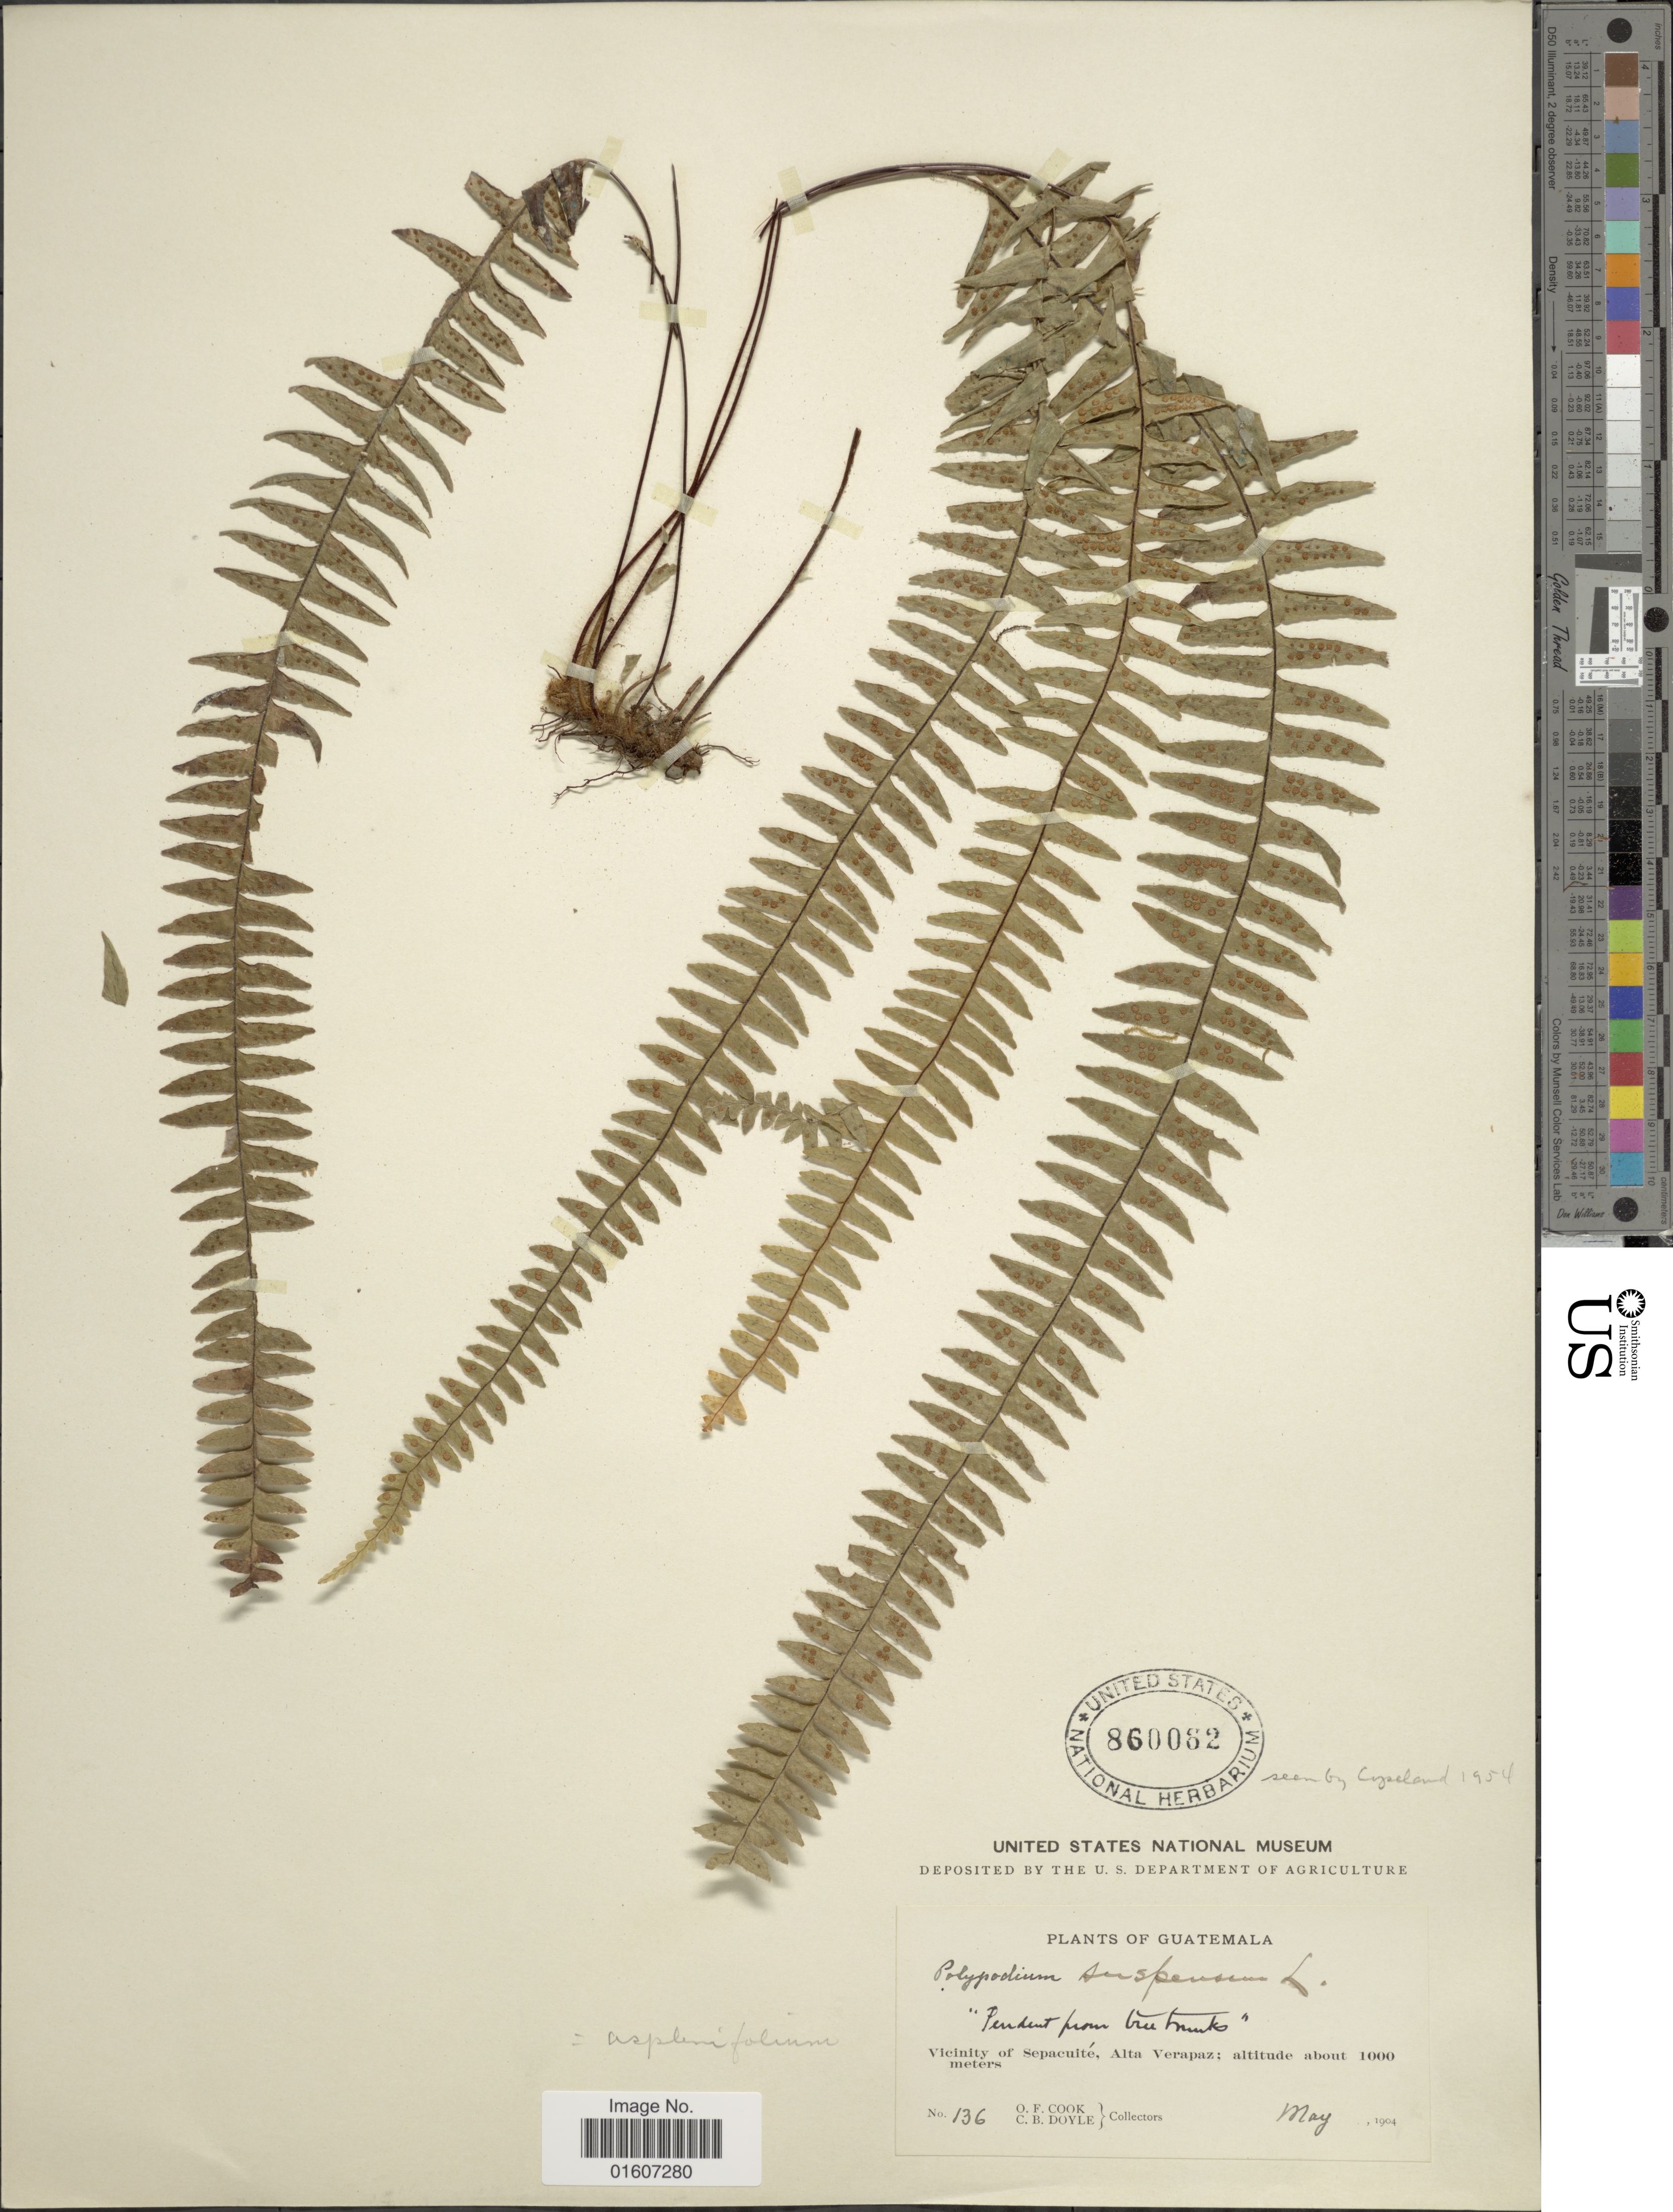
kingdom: Plantae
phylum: Tracheophyta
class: Polypodiopsida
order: Polypodiales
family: Polypodiaceae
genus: Terpsichore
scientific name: Terpsichore asplenifolia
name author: (L.) A.R. Sm.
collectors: O. F. Cook & C. Doyle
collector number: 136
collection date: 1904-05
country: Guatemala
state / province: Alta Verapaz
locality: Vicinity of Sepacuité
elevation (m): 1000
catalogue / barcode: US 860062